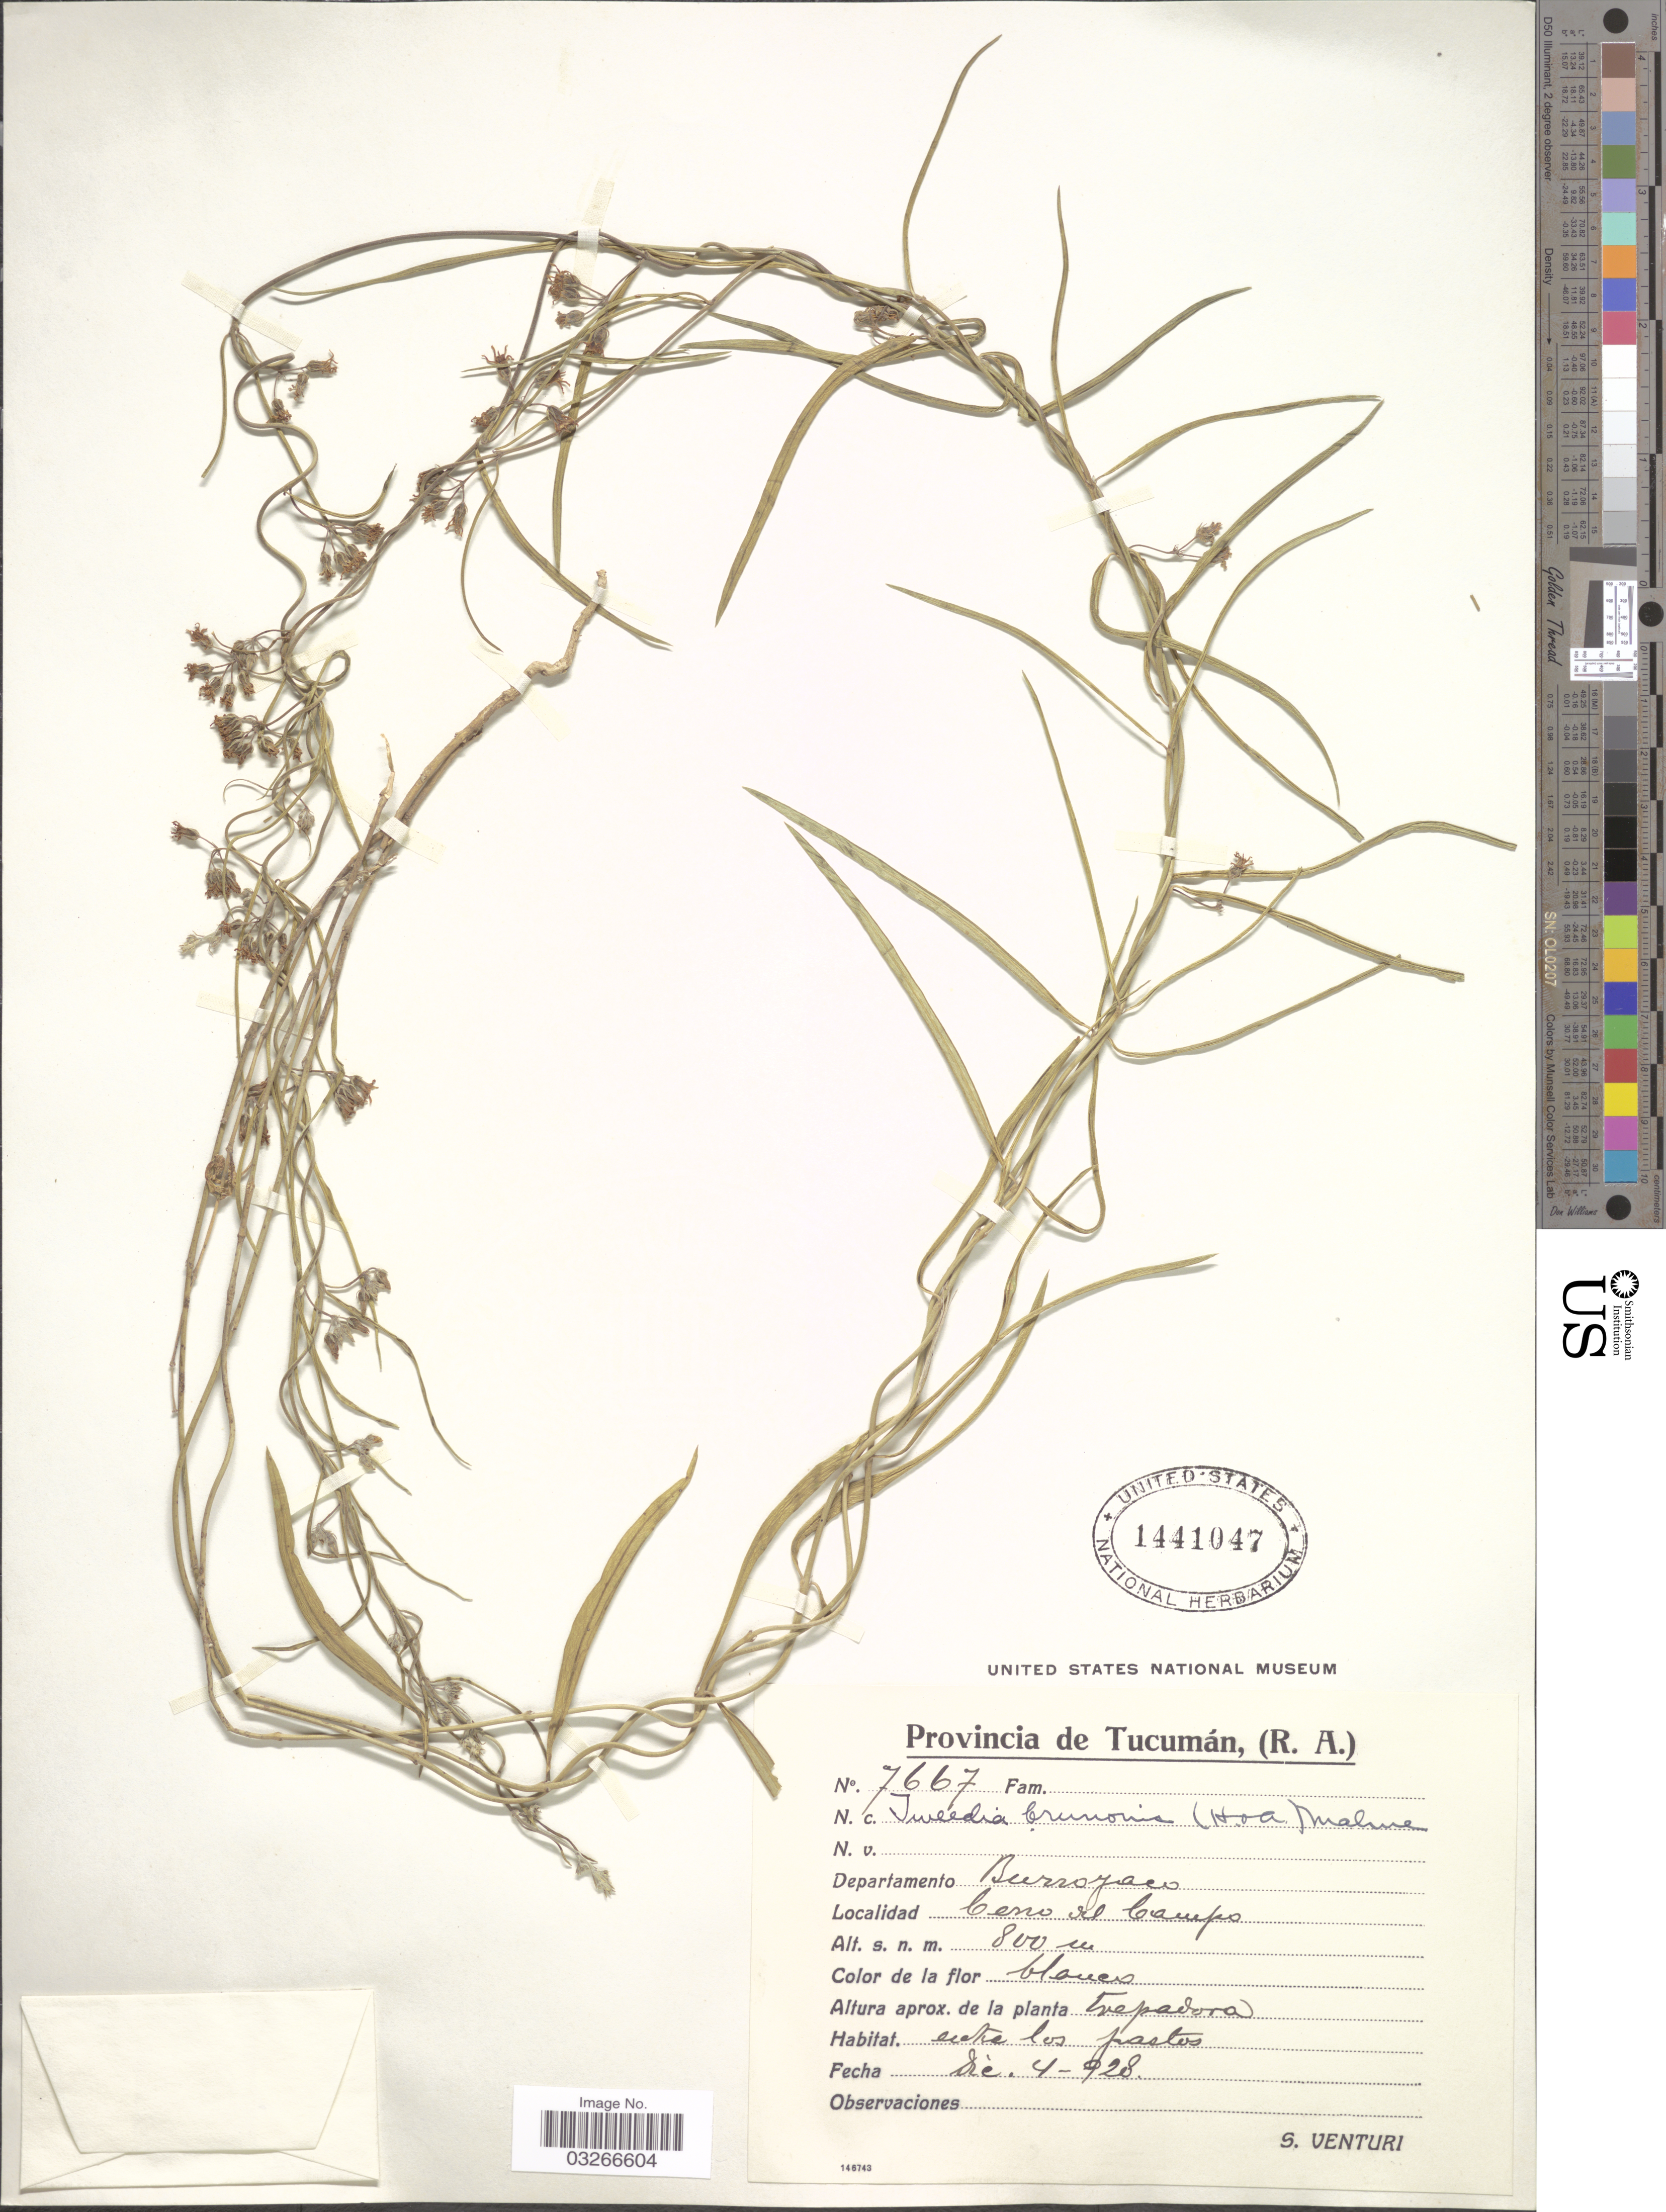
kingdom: Plantae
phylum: Tracheophyta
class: Magnoliopsida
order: Gentianales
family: Apocynaceae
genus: Tweedia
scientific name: Tweedia brunonis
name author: Hook. & Arn.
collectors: S. Venturi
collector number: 7667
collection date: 1928-12-04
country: Argentina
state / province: Tucuman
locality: (R. A.), Departamento Burroyaco. Cerro del Campo.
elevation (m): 800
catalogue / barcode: US 1441047